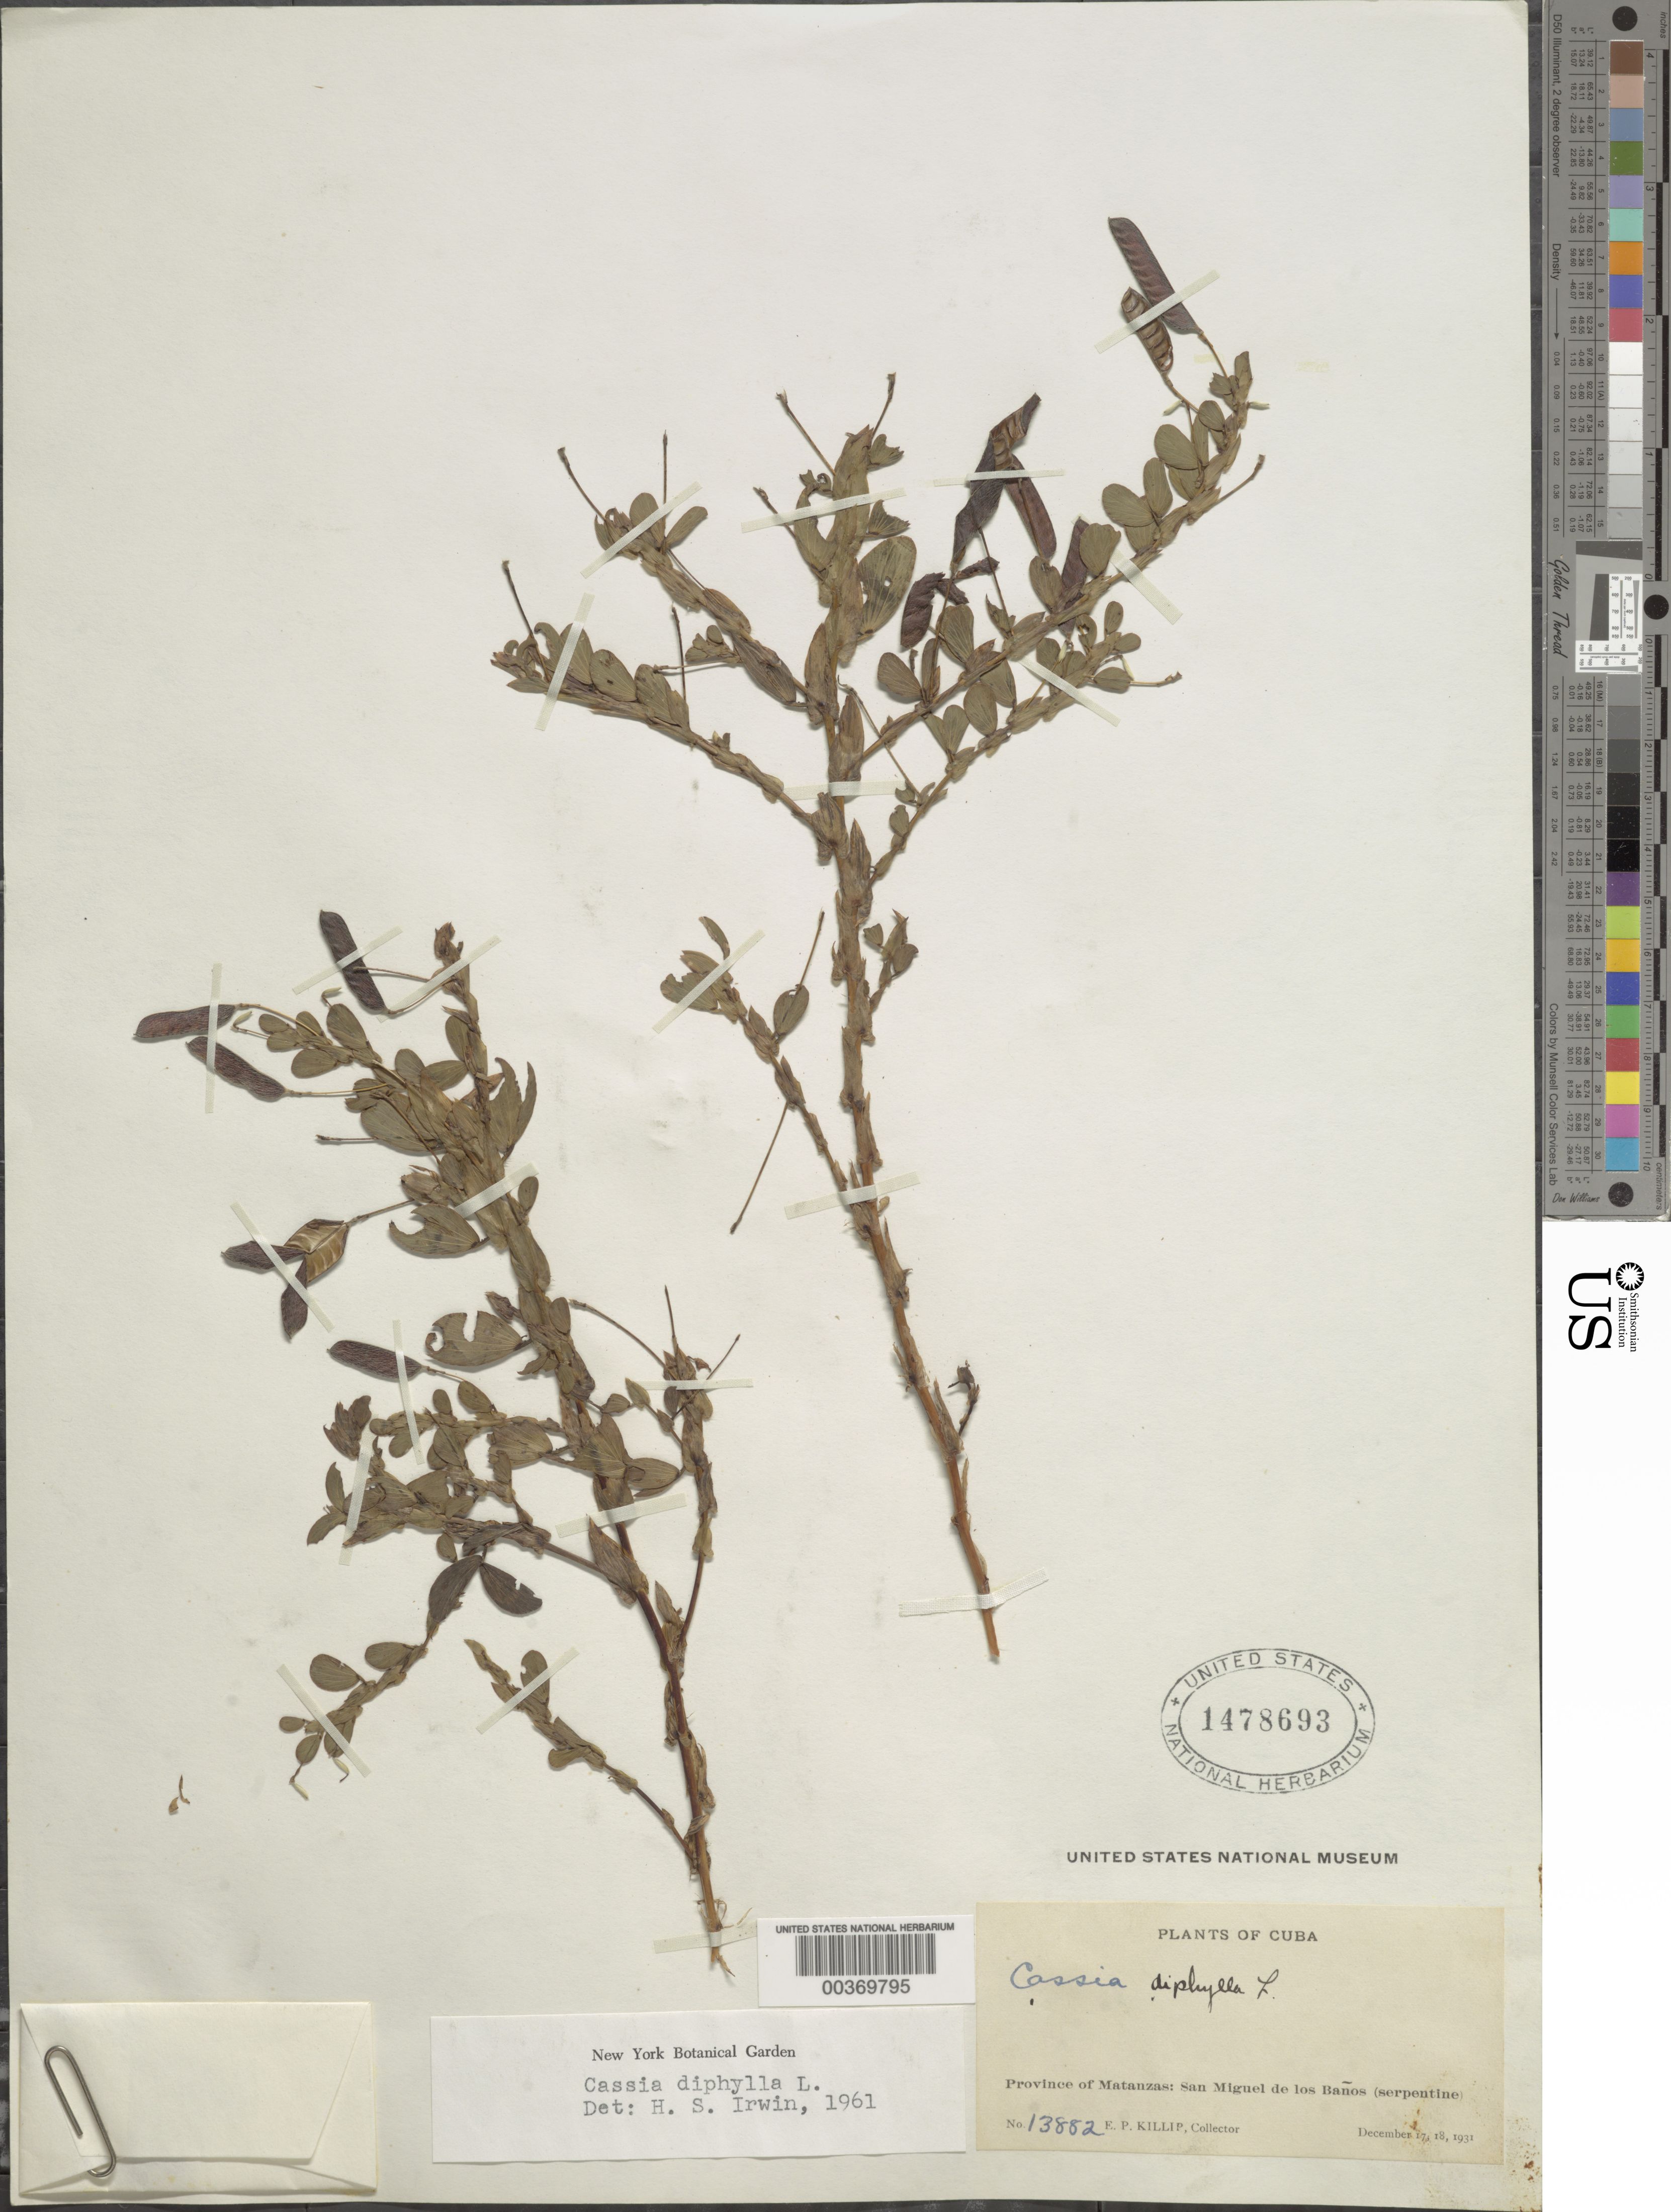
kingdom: Plantae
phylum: Tracheophyta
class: Magnoliopsida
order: Fabales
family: Fabaceae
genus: Chamaecrista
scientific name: Chamaecrista diphylla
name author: (L.) Greene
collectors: E. P. Killip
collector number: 13882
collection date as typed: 17 Dec 1931 and 18 Dec 1931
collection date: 1931-12-17,1931-12-18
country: Cuba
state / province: Matanzas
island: Greater Antilles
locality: San miguel de los banos (serpentine)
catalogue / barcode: US 1478693